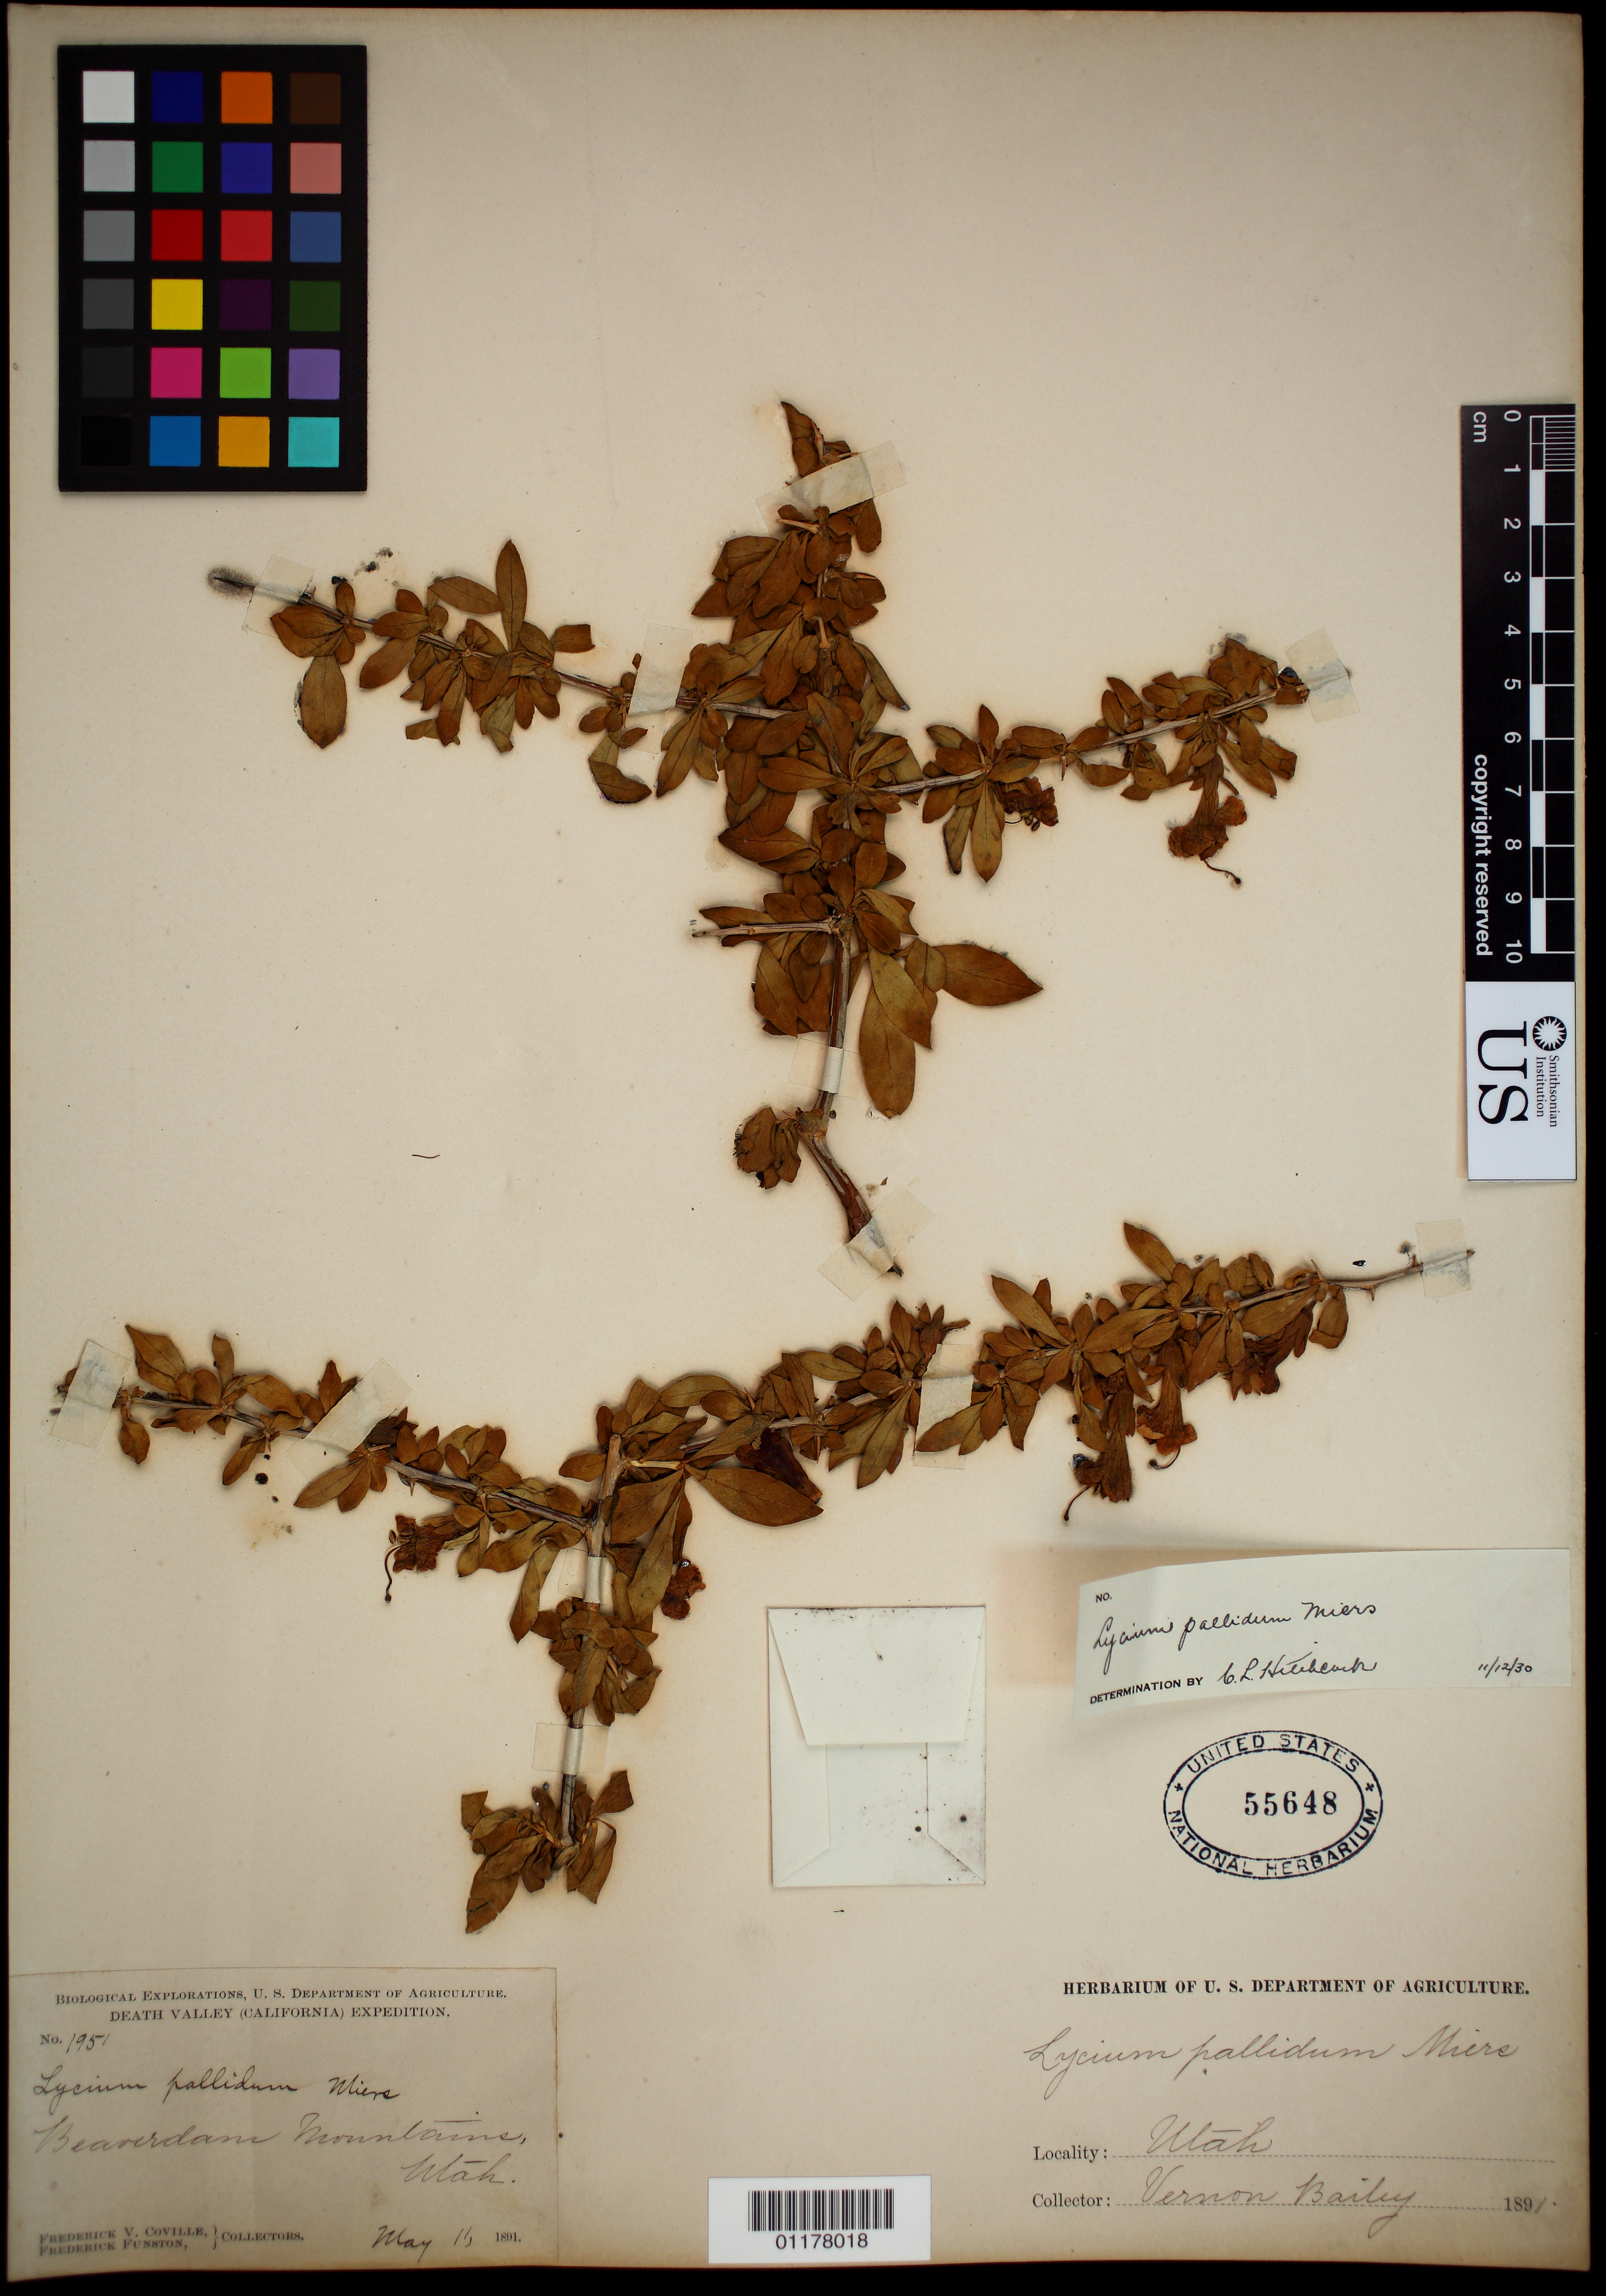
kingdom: Plantae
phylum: Tracheophyta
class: Magnoliopsida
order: Solanales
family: Solanaceae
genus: Lycium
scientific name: Lycium pallidum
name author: Miers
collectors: F. V. Coville, F. Funston & V. O. Bailey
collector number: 1951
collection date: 1891-05-11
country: United States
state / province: Utah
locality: Beaverdam Mountains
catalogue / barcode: US 55648